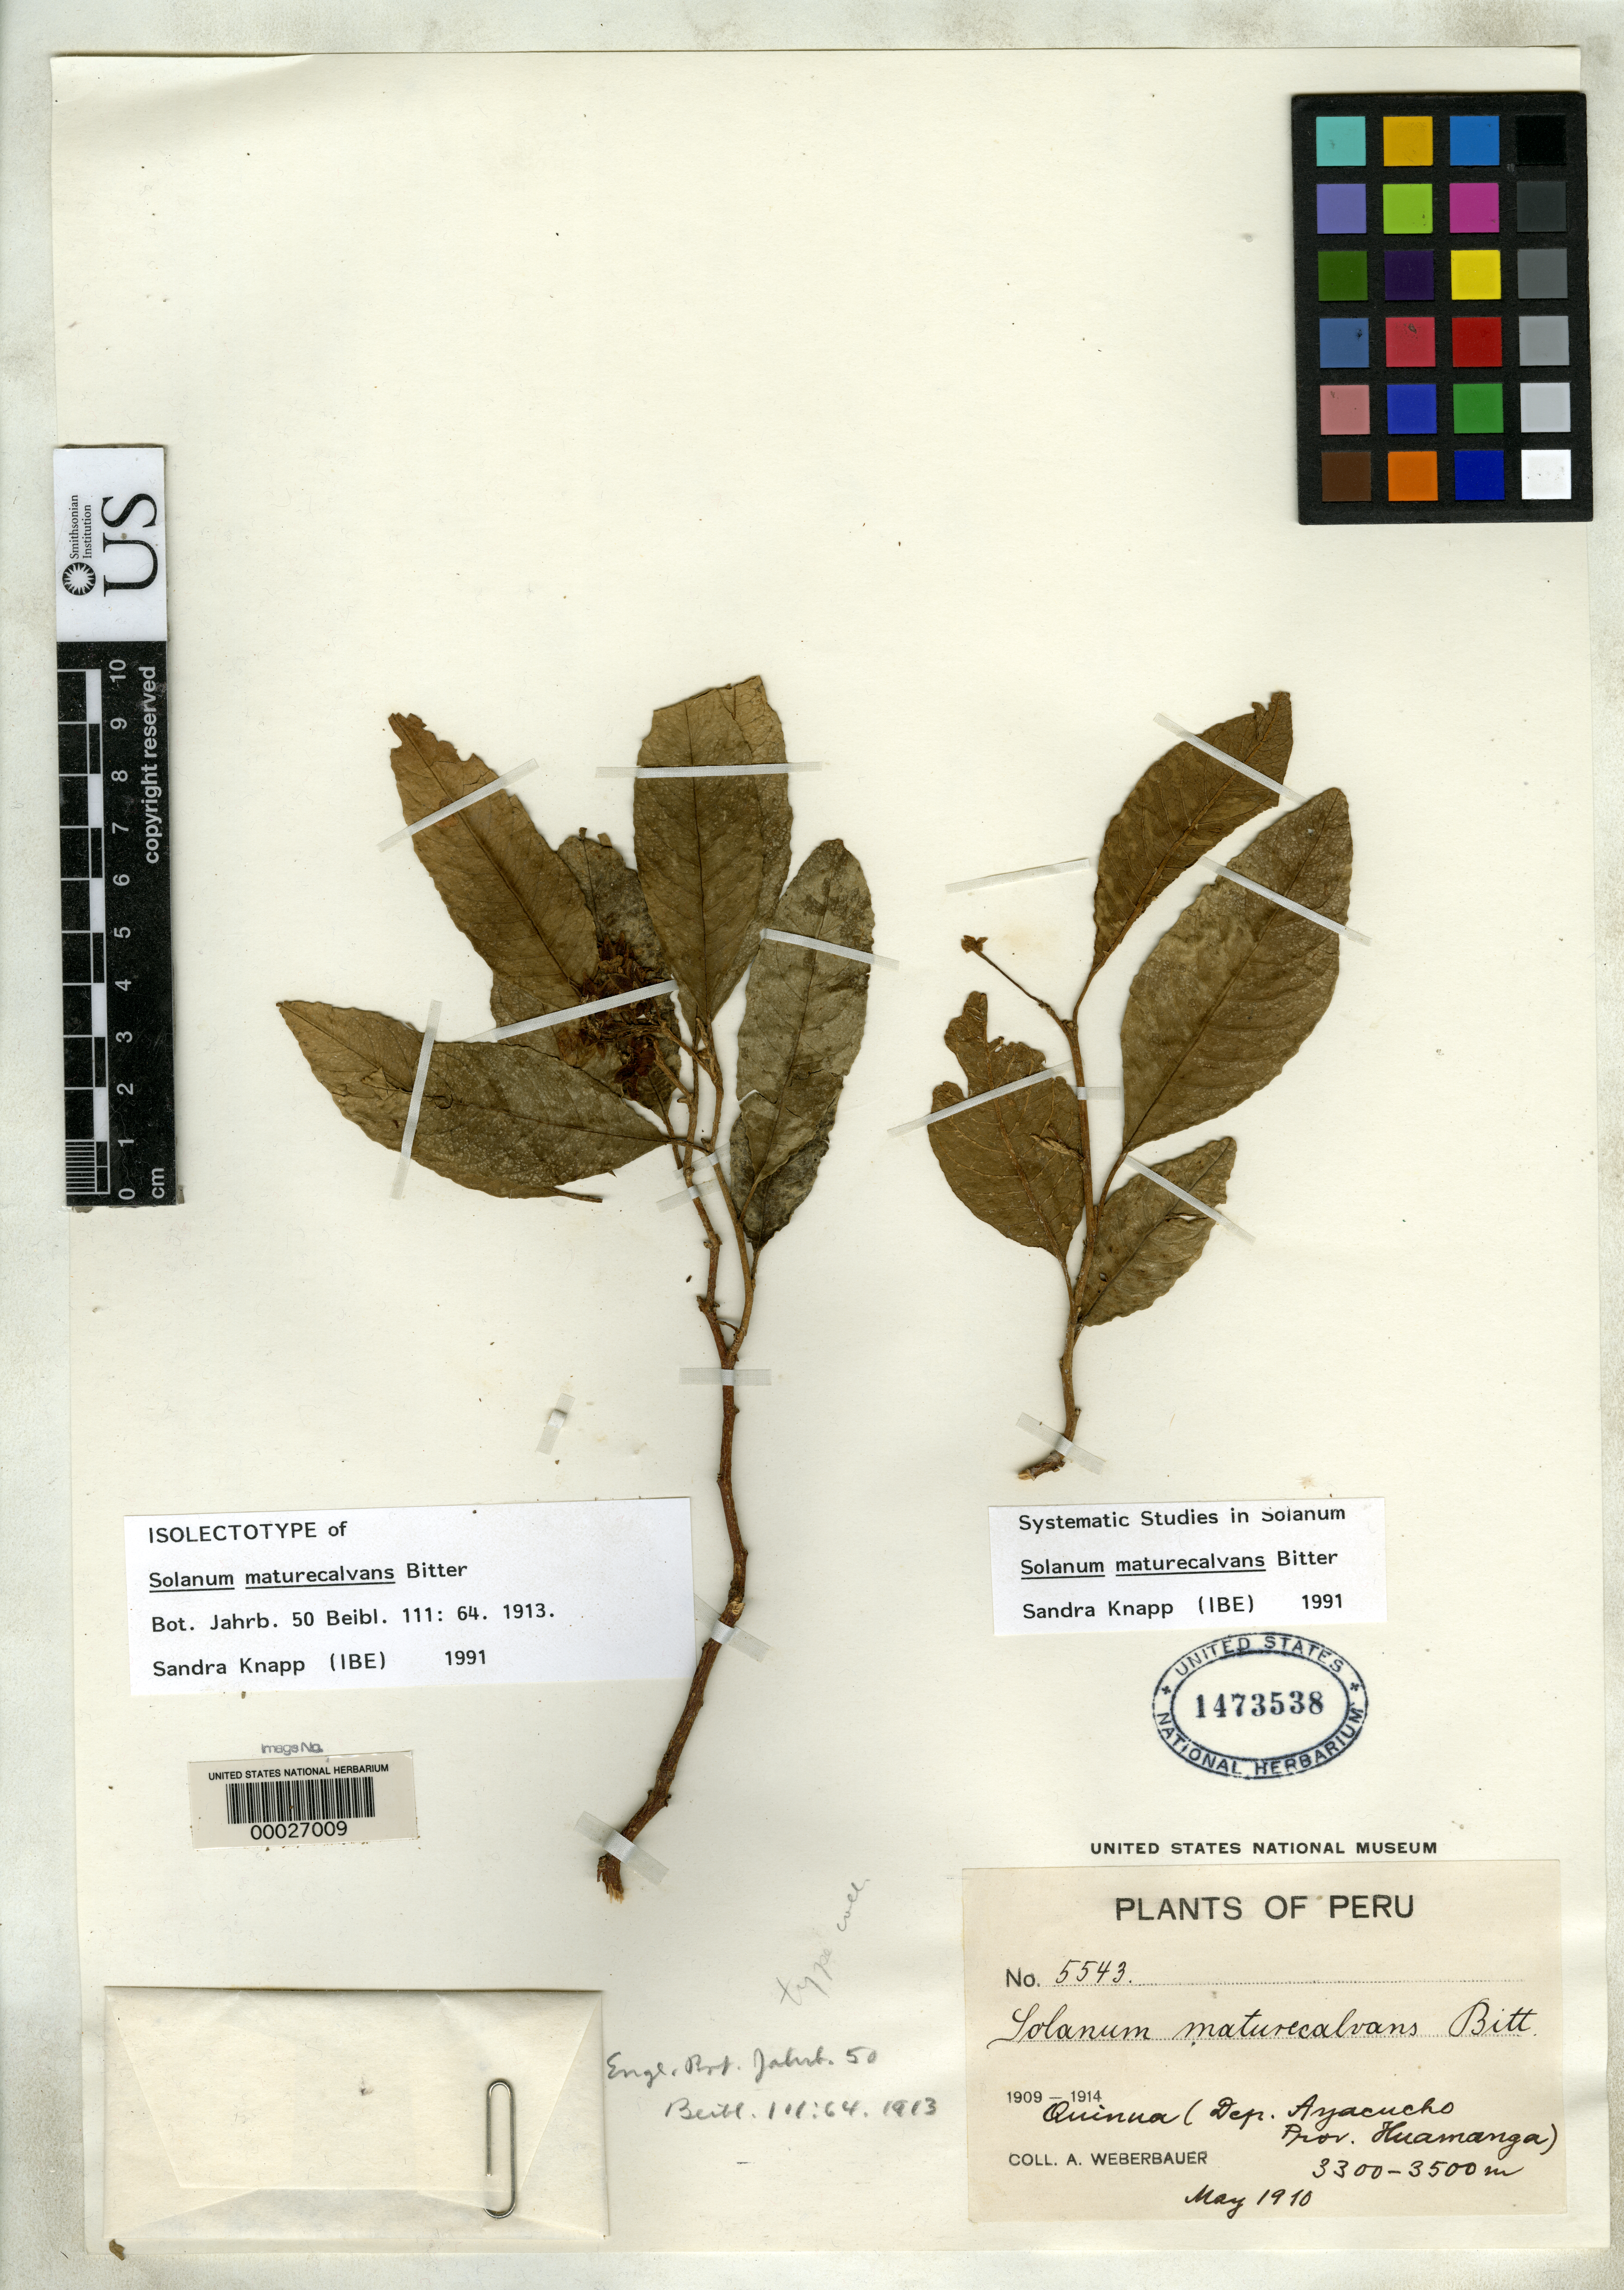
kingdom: Plantae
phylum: Tracheophyta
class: Magnoliopsida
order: Solanales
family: Solanaceae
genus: Solanum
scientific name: Solanum maturecalvans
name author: Bitter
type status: Isolectotype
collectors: A. Weberbauer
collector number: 5543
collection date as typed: May 1910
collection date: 1910-05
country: Peru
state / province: Ayacucho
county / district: Huamanga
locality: Quinua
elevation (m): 3300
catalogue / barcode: US 1473538